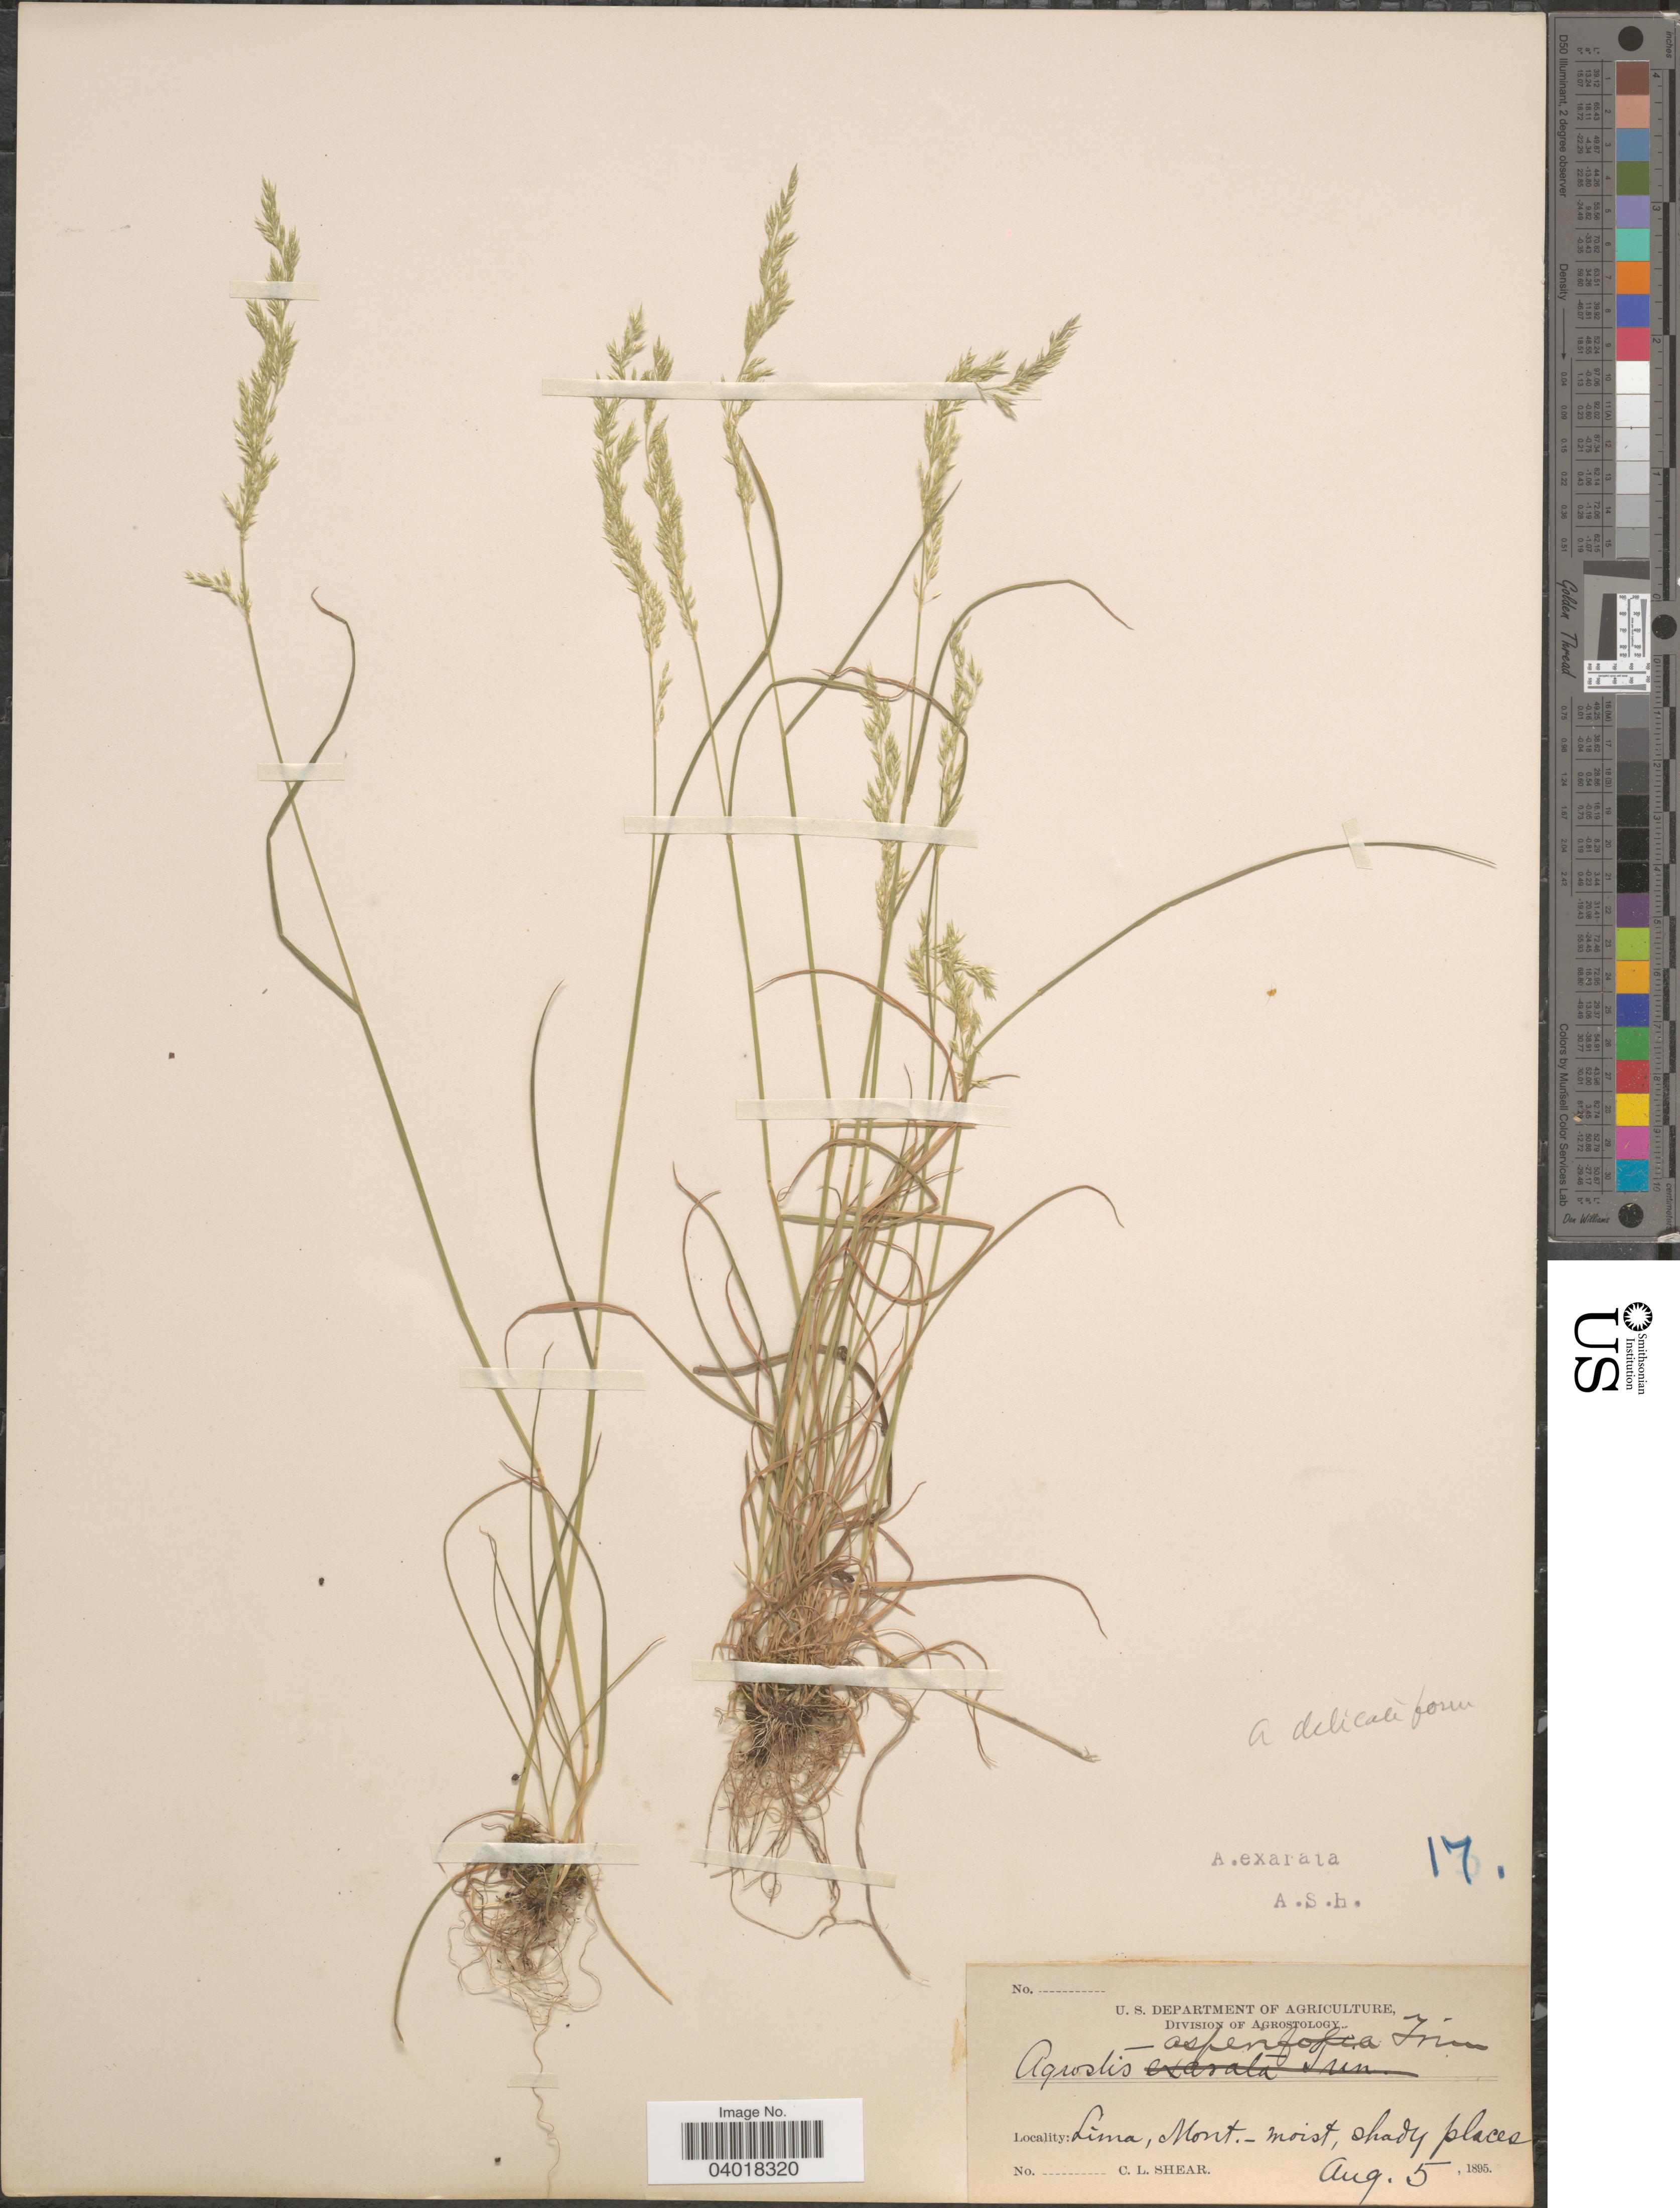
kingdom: Plantae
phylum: Tracheophyta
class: Liliopsida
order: Poales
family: Poaceae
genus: Agrostis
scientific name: Agrostis exarata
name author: Trin.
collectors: C. L. Shear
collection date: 1895-08-05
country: United States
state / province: Montana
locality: Lima.